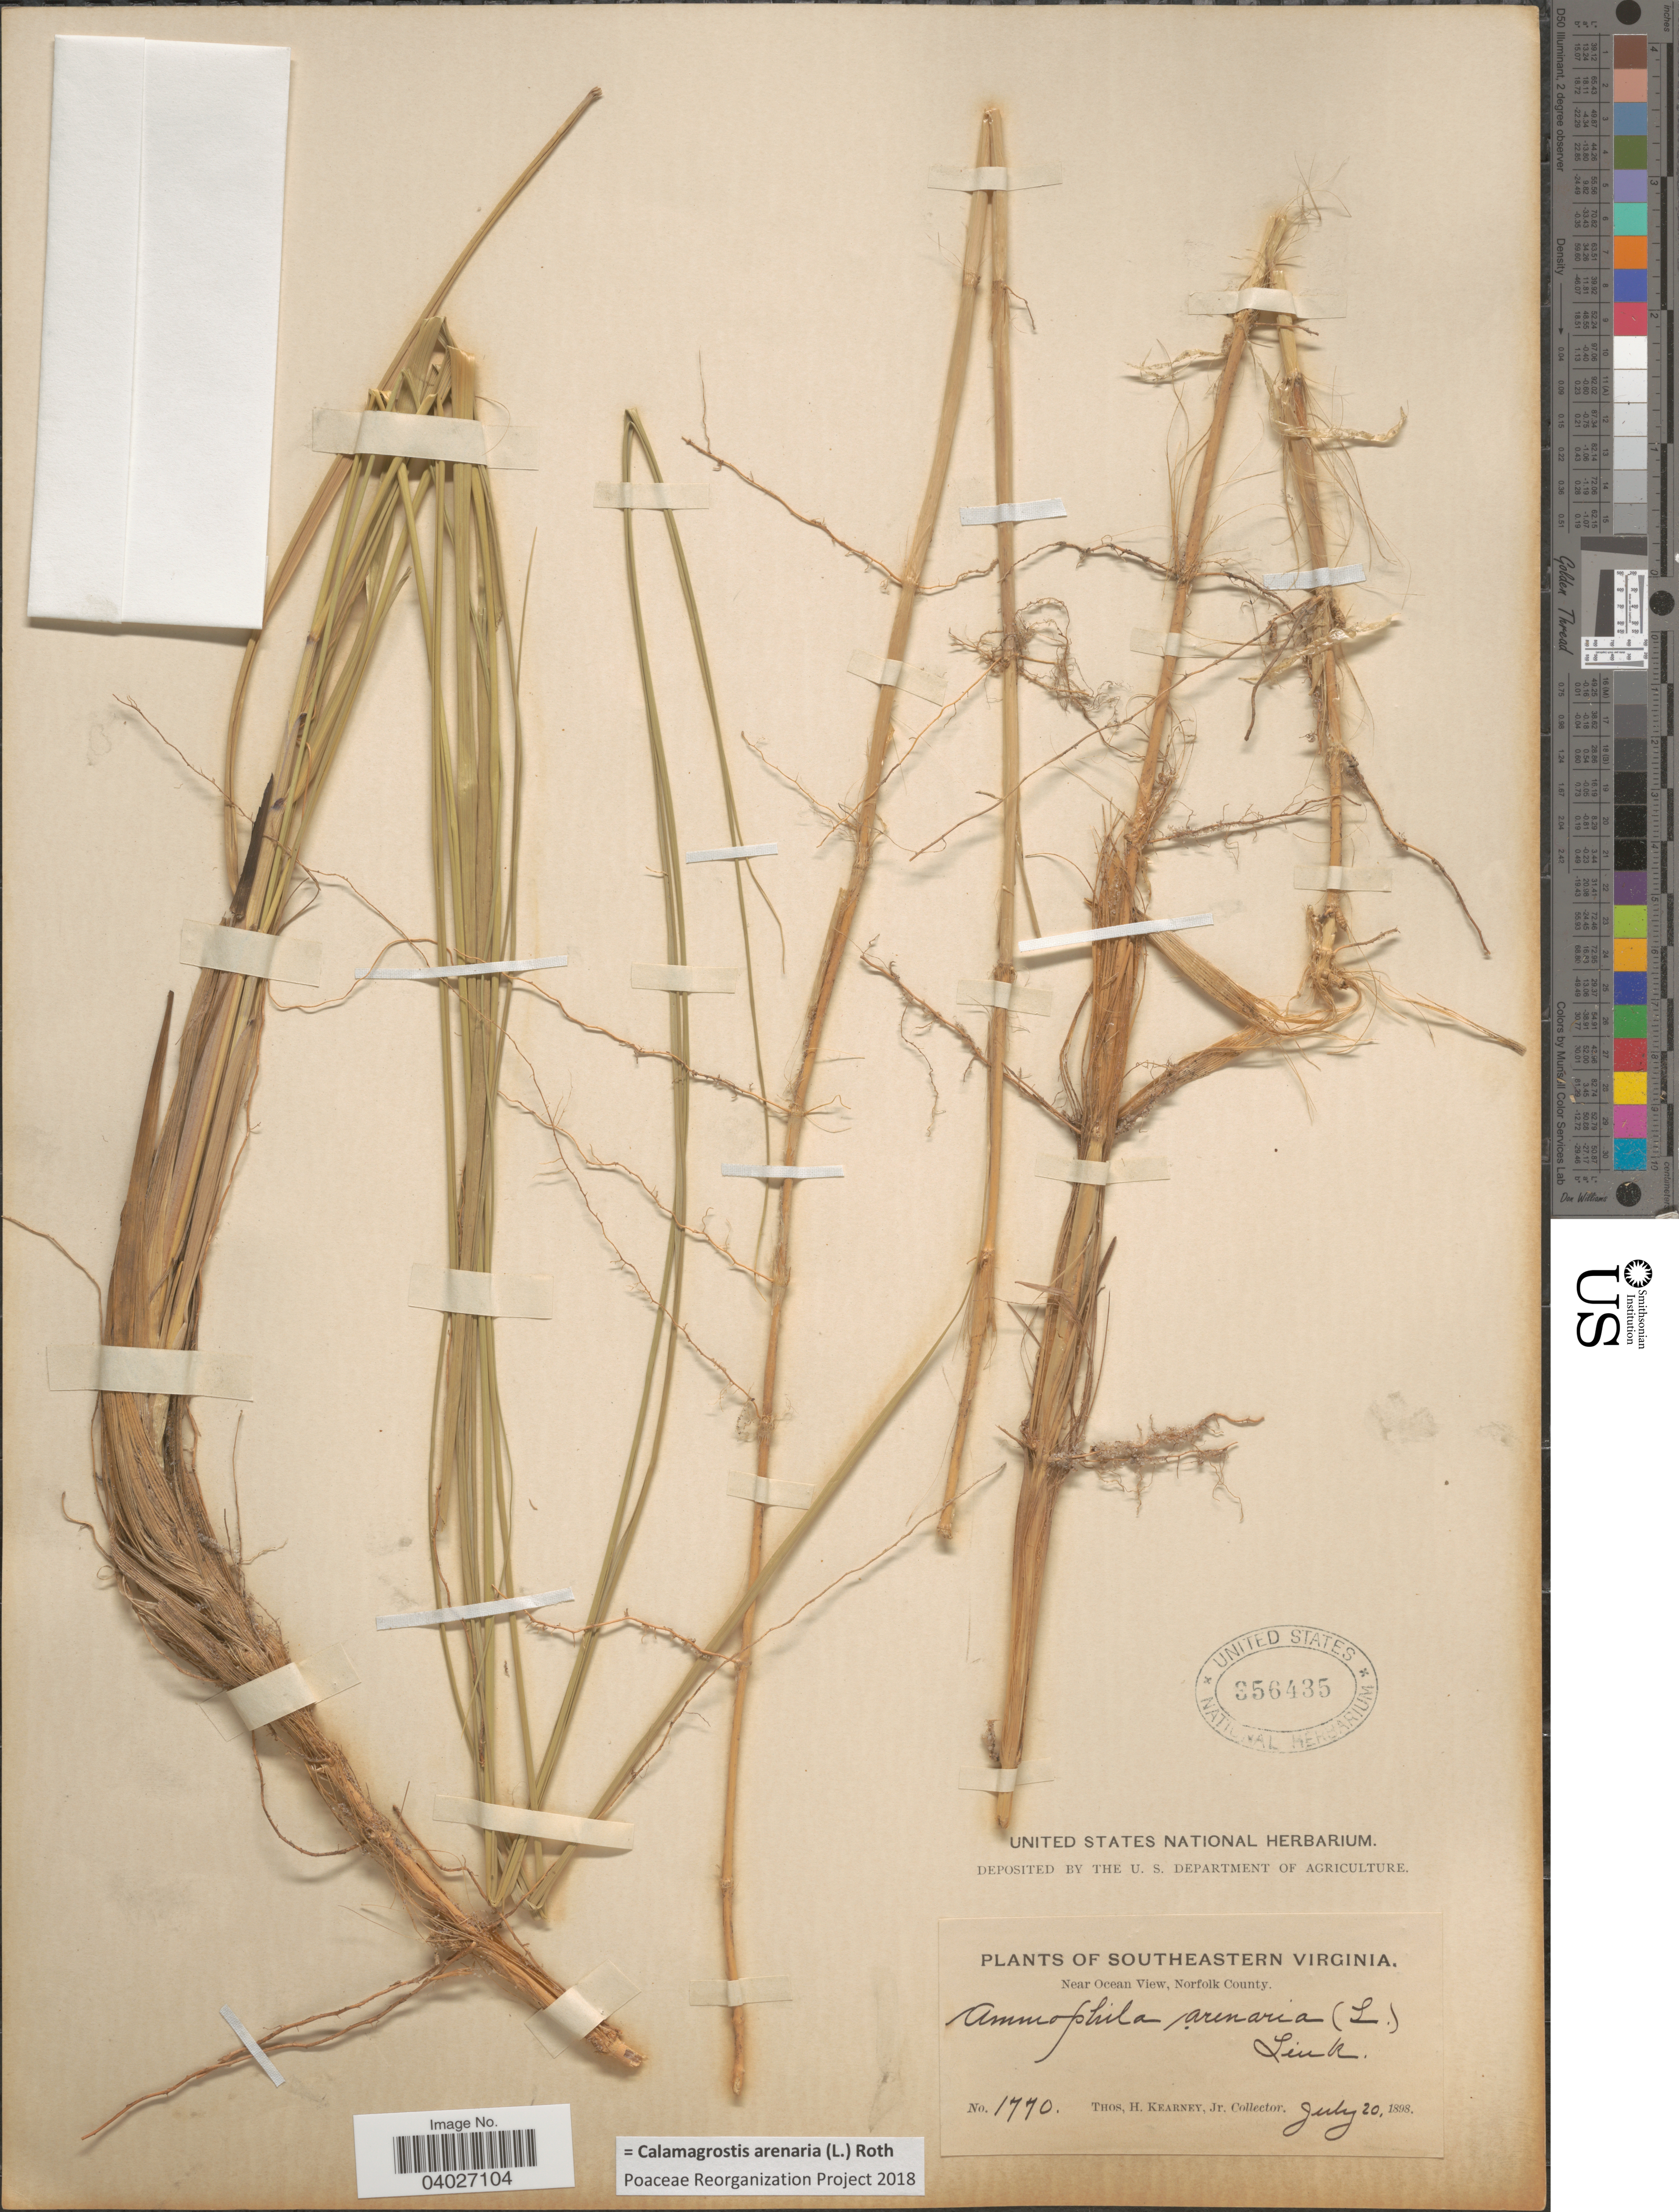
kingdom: Plantae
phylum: Tracheophyta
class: Liliopsida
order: Poales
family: Poaceae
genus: Calamagrostis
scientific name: Calamagrostis arenaria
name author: (L.) Roth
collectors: T. H. Kearney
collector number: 1770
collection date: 1898-07-20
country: United States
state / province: Virginia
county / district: City of Norfolk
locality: Southeastern Virginia. Near Ocean View, Norfolk County.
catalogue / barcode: US 356435